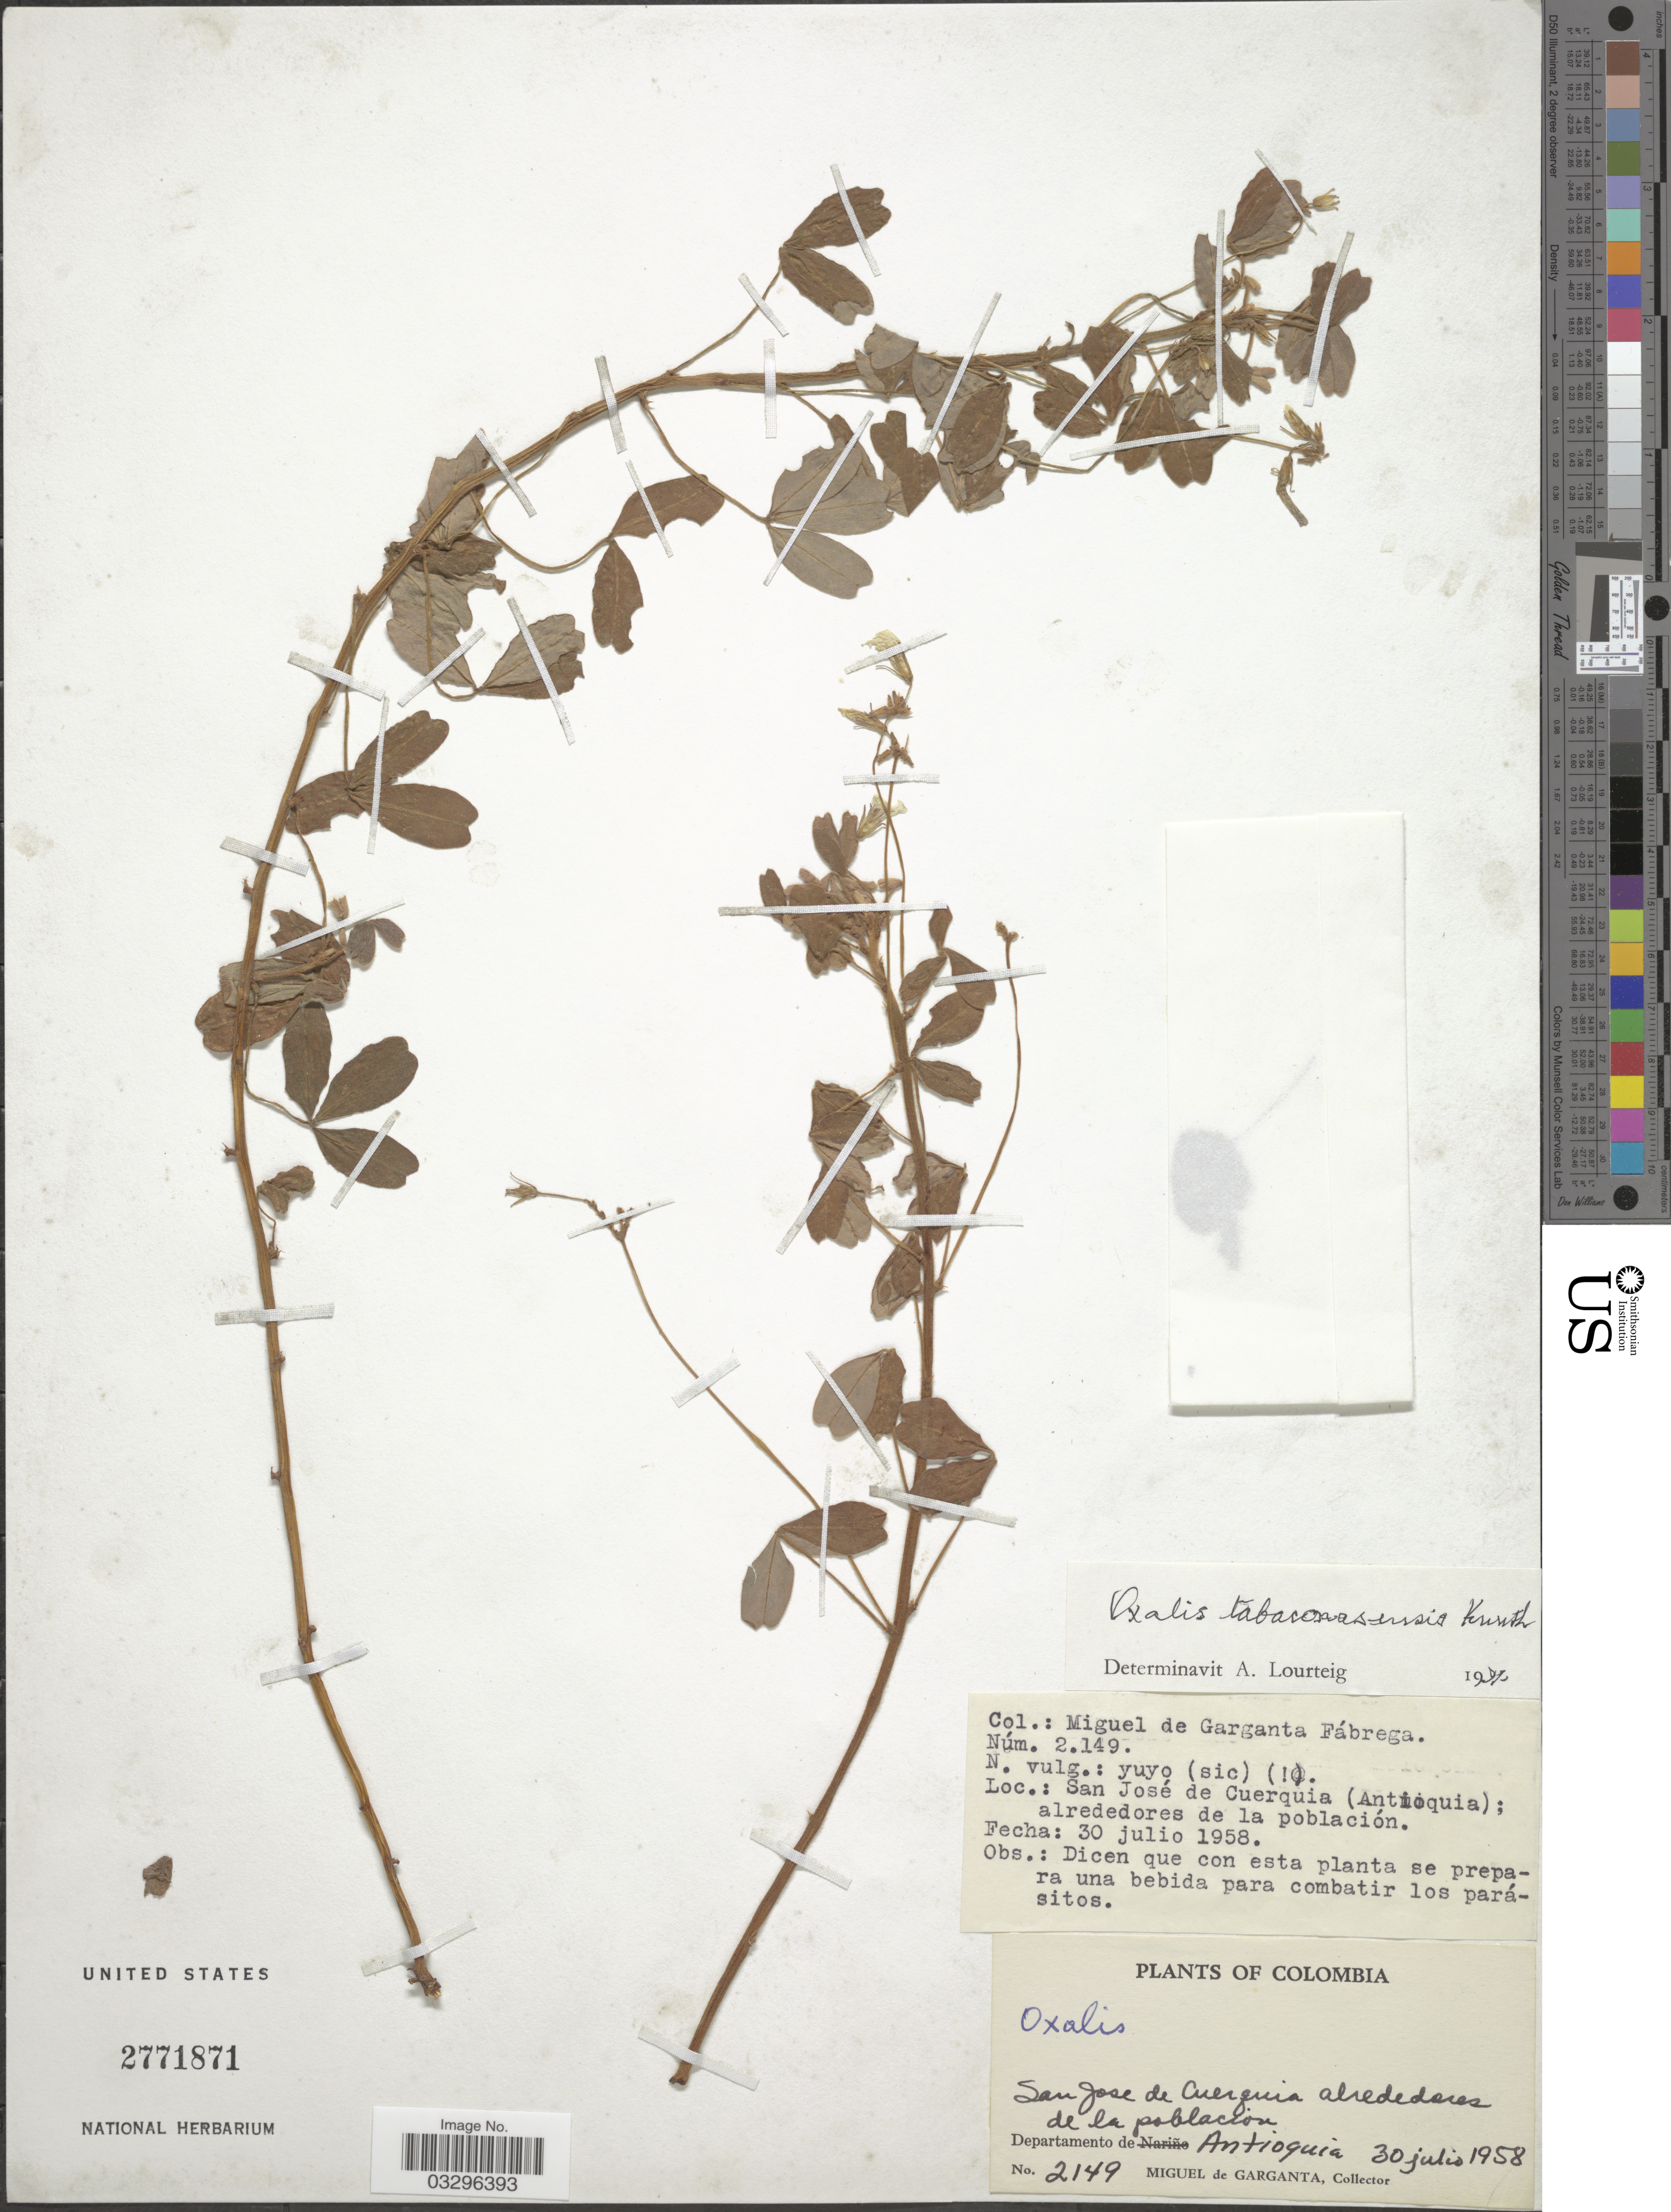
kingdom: Plantae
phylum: Tracheophyta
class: Magnoliopsida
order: Oxalidales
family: Oxalidaceae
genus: Oxalis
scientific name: Oxalis tabaconasensis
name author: R. Knuth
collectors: M. Garganta-Fábrega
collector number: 2149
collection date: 1958-07-30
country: Colombia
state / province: Antioquia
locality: San José de Cuerquia; alrededores de la población.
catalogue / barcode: US 2771871